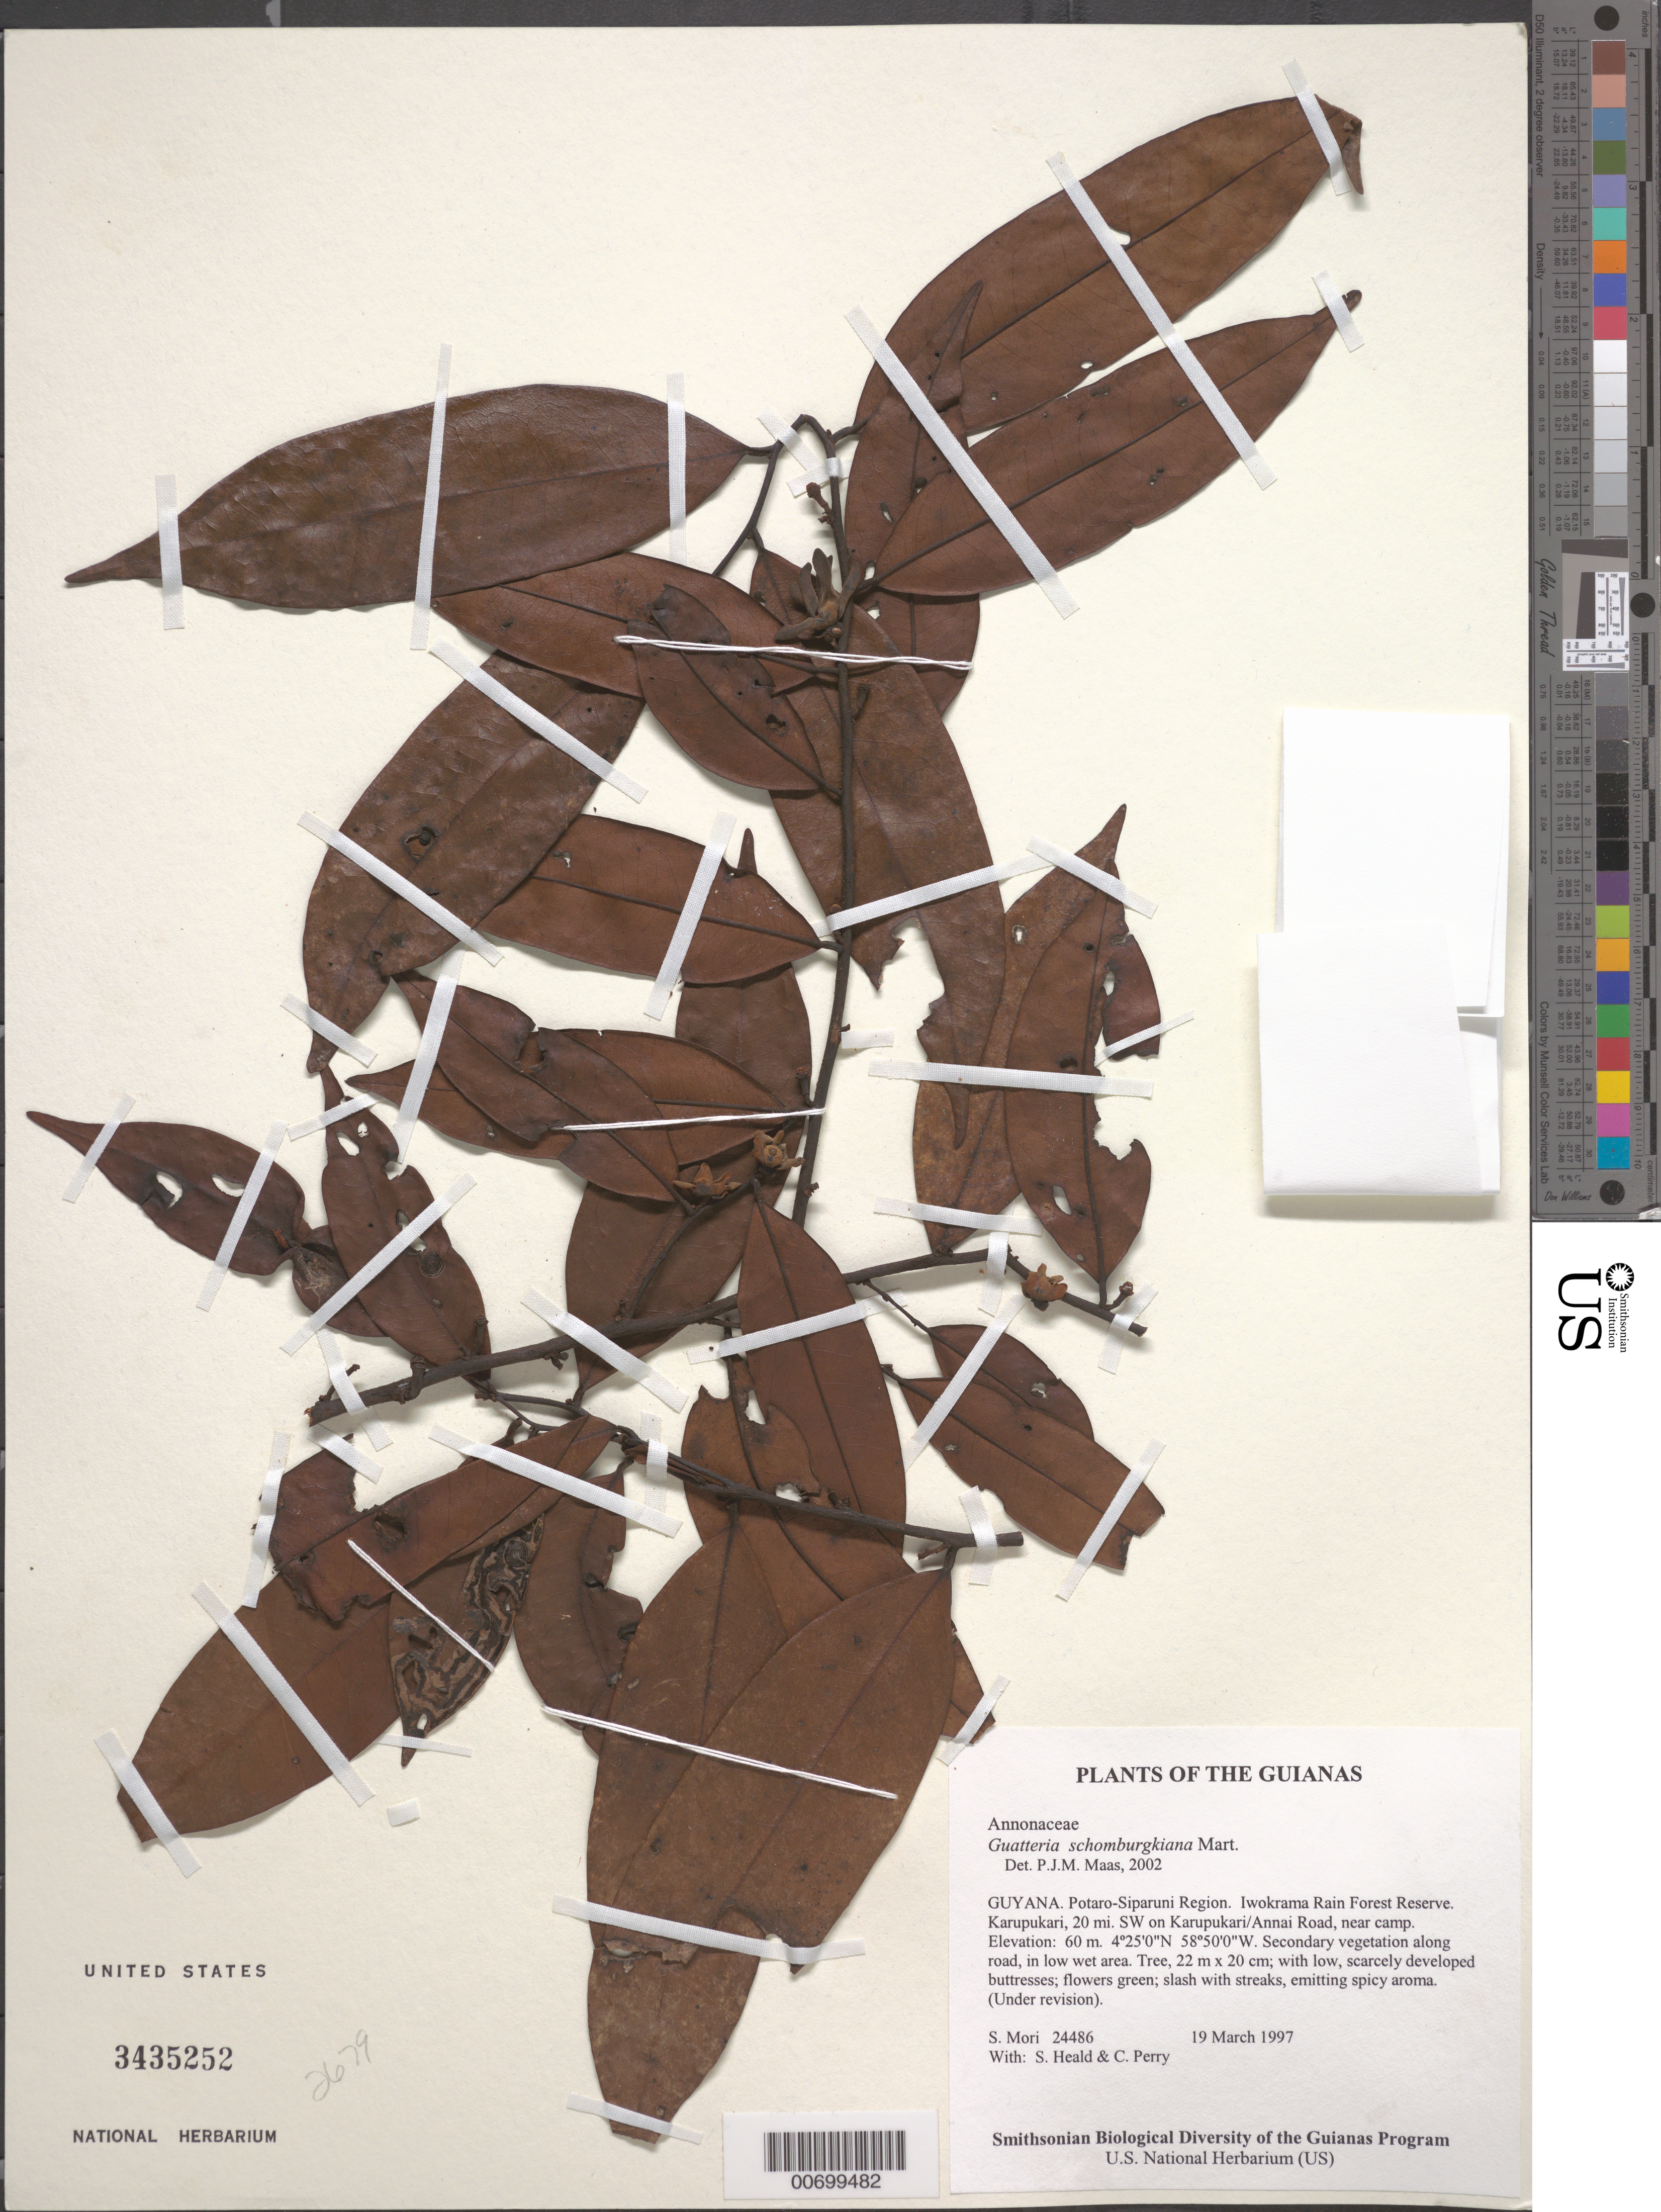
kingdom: Plantae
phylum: Tracheophyta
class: Magnoliopsida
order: Magnoliales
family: Annonaceae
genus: Guatteria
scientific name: Guatteria schomburgkiana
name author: Mart.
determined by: Maas, Paul J. M.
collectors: S. Mori, S. Heald & C. Perry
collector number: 24486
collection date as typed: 19 March 1997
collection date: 1997-03-19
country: Guyana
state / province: Potaro-Siparuni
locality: Iwokrama Rain Forest Reserve. Karupukari, 20 mi. SW on Karupukari/Annai Road, near camp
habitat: Secondary vegetation along road, in low wet area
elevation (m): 60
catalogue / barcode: US 3435252